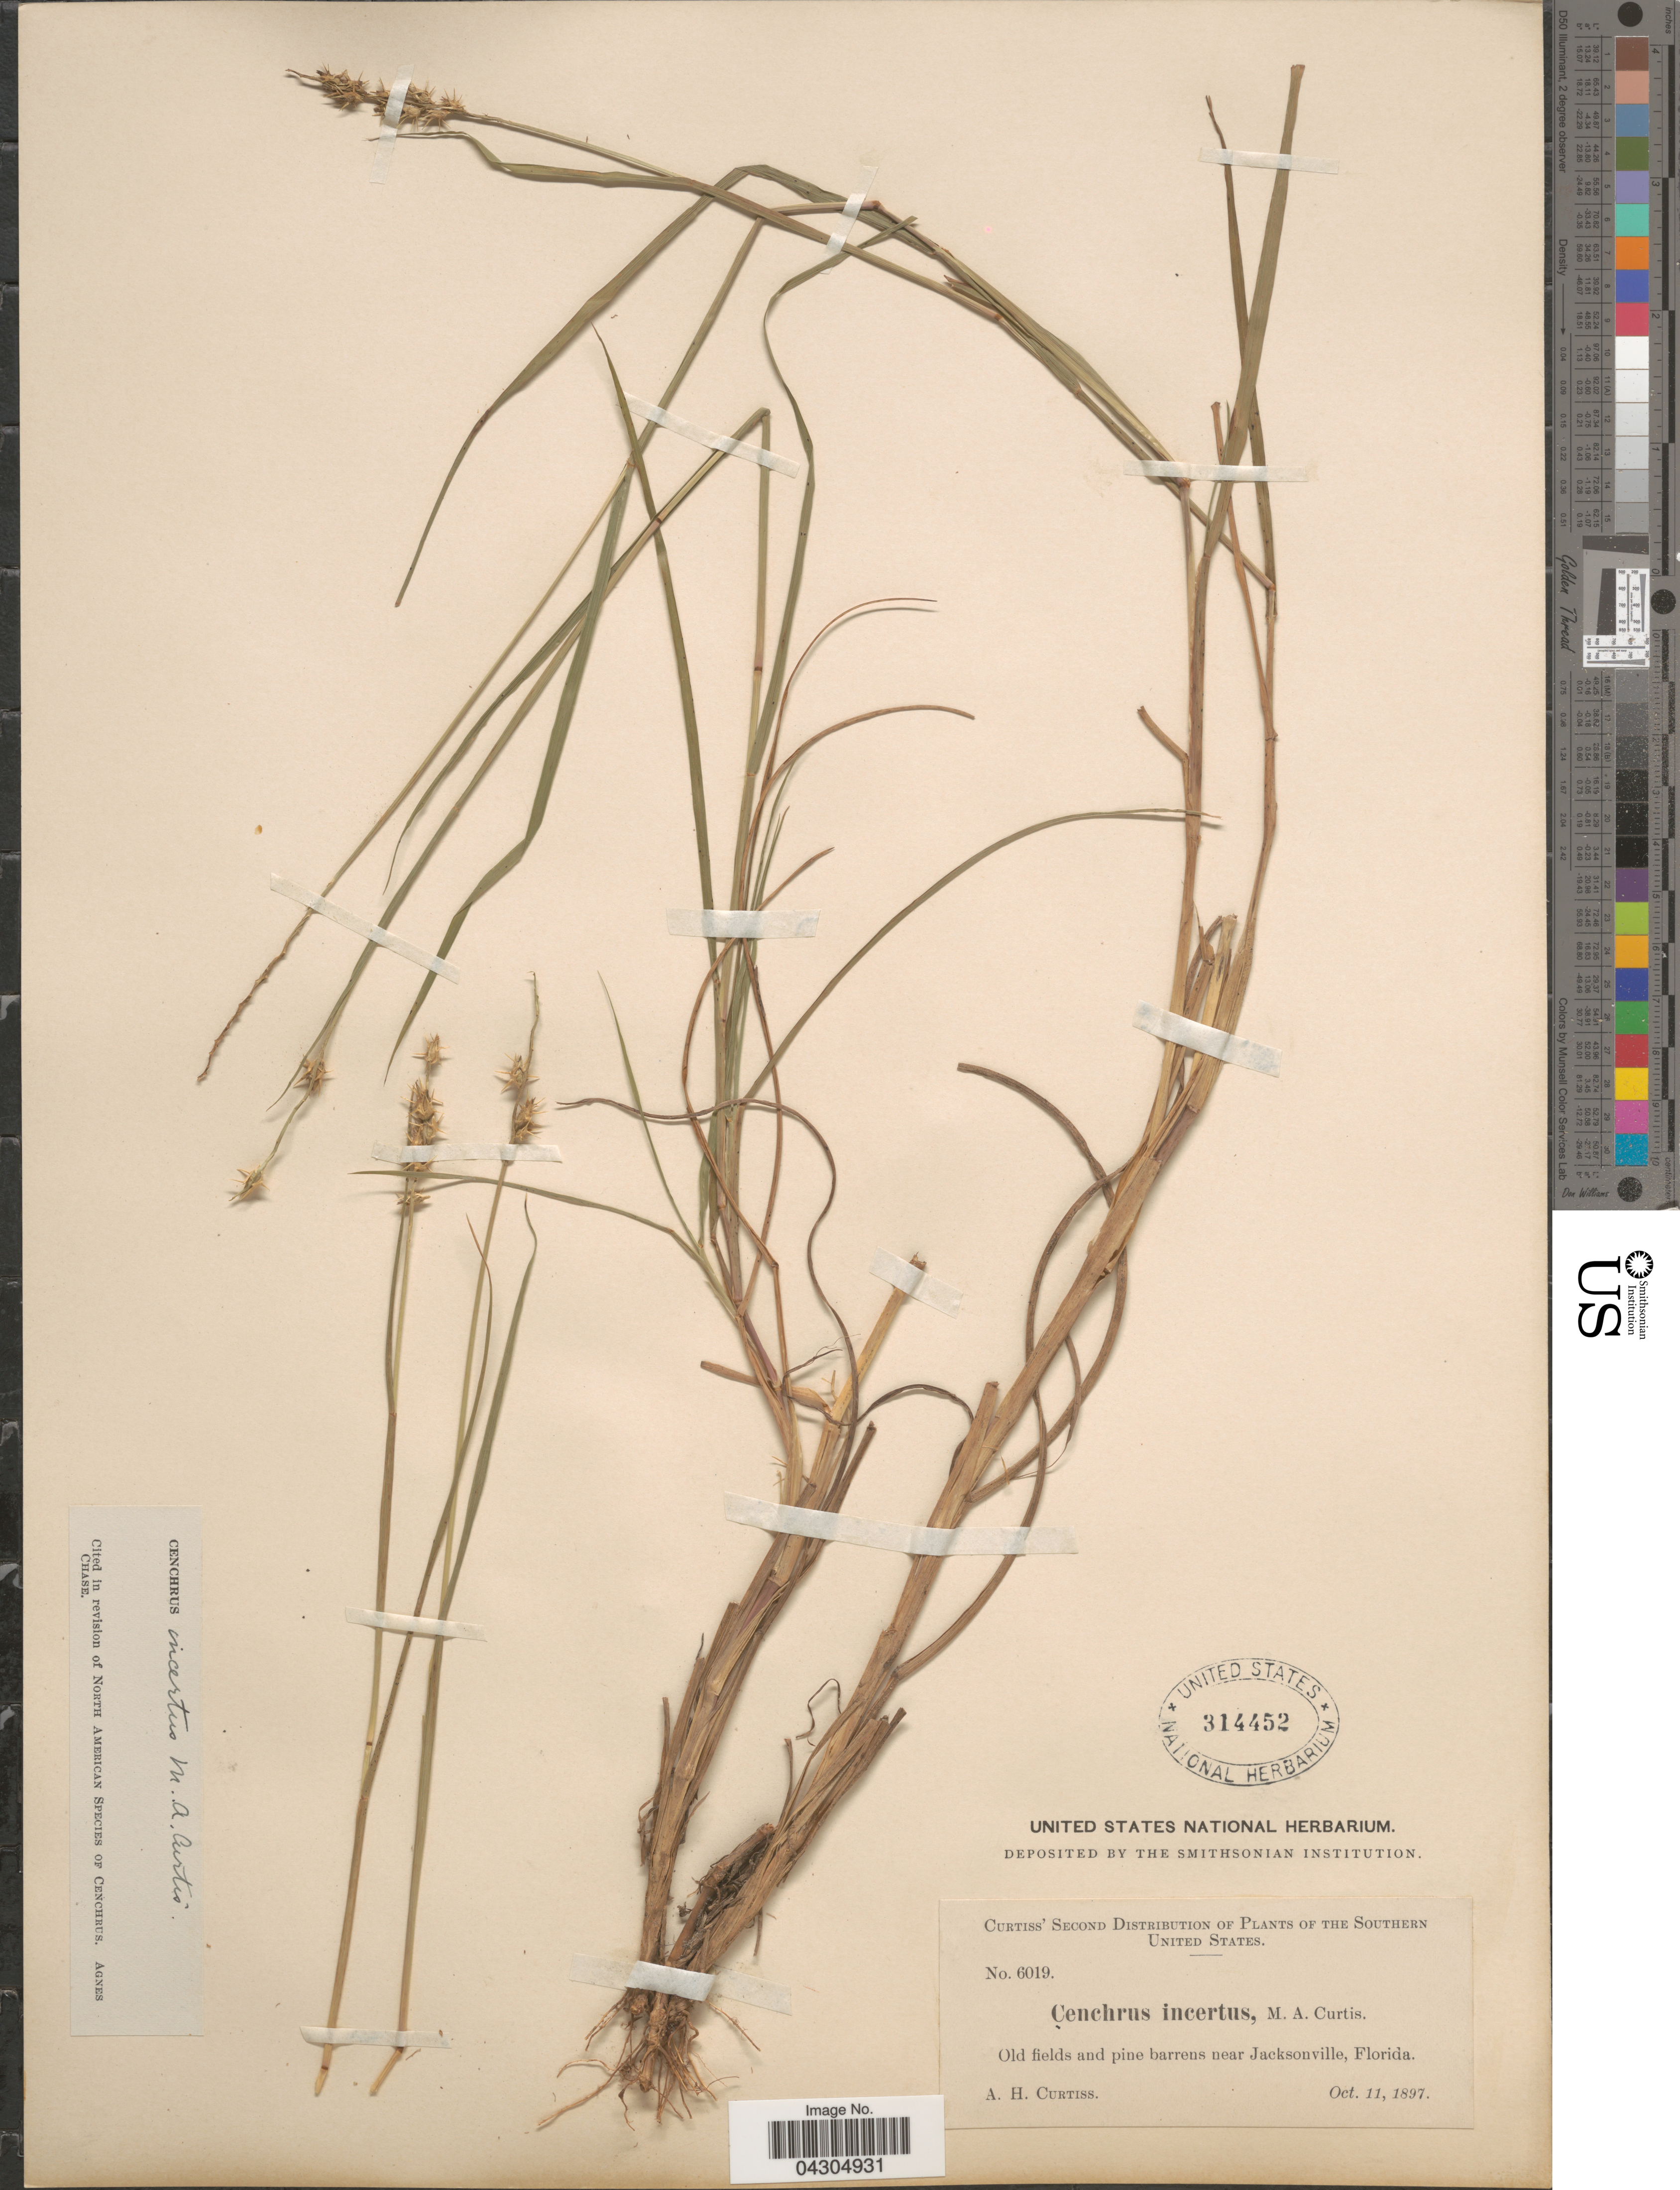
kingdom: Plantae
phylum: Tracheophyta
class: Liliopsida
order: Poales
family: Poaceae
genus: Cenchrus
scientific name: Cenchrus spinifex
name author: Cav.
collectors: A. H. Curtiss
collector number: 6019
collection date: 1897-10-11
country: United States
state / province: Florida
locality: Southern United States. Old fields and pine barrens near Jacksonville.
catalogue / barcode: US 314452